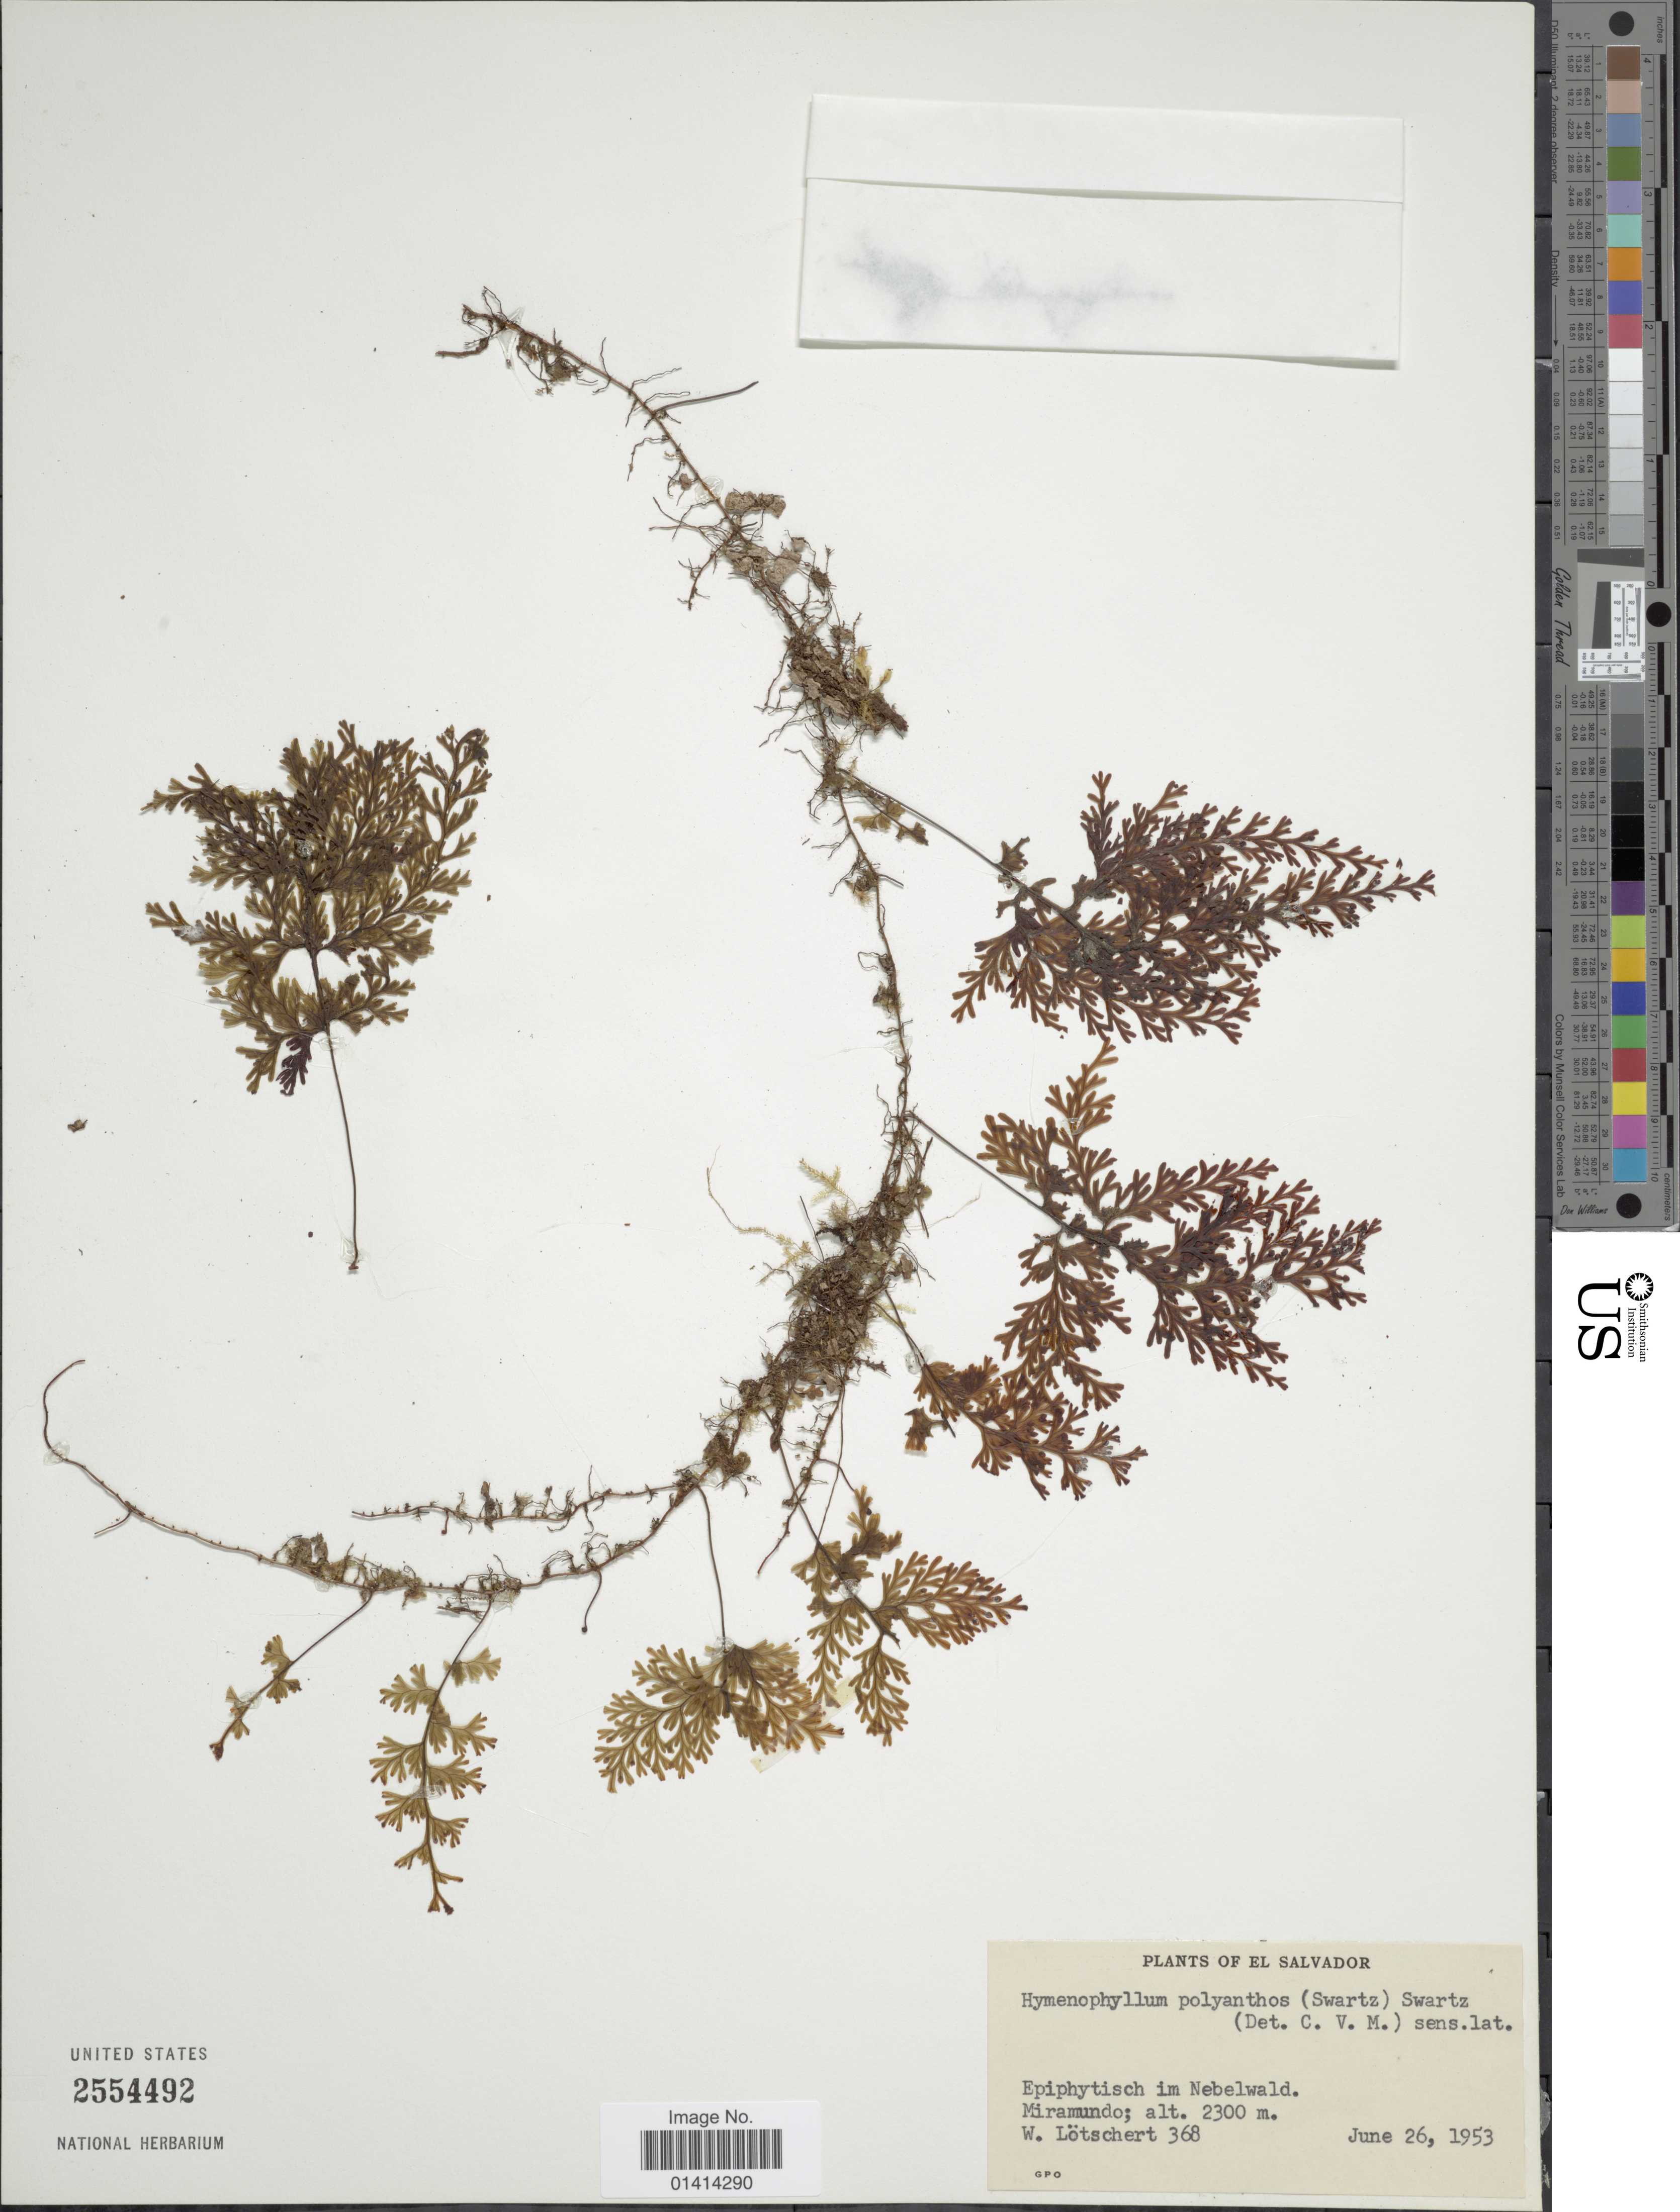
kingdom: Plantae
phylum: Tracheophyta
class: Polypodiopsida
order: Hymenophyllales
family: Hymenophyllaceae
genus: Hymenophyllum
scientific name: Hymenophyllum polyanthos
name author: (Sw.) Sw.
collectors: W. Lötschert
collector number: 368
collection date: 1953-06-26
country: El Salvador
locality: Im Nebelwald. Miramundo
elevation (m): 2300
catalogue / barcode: US 2554492